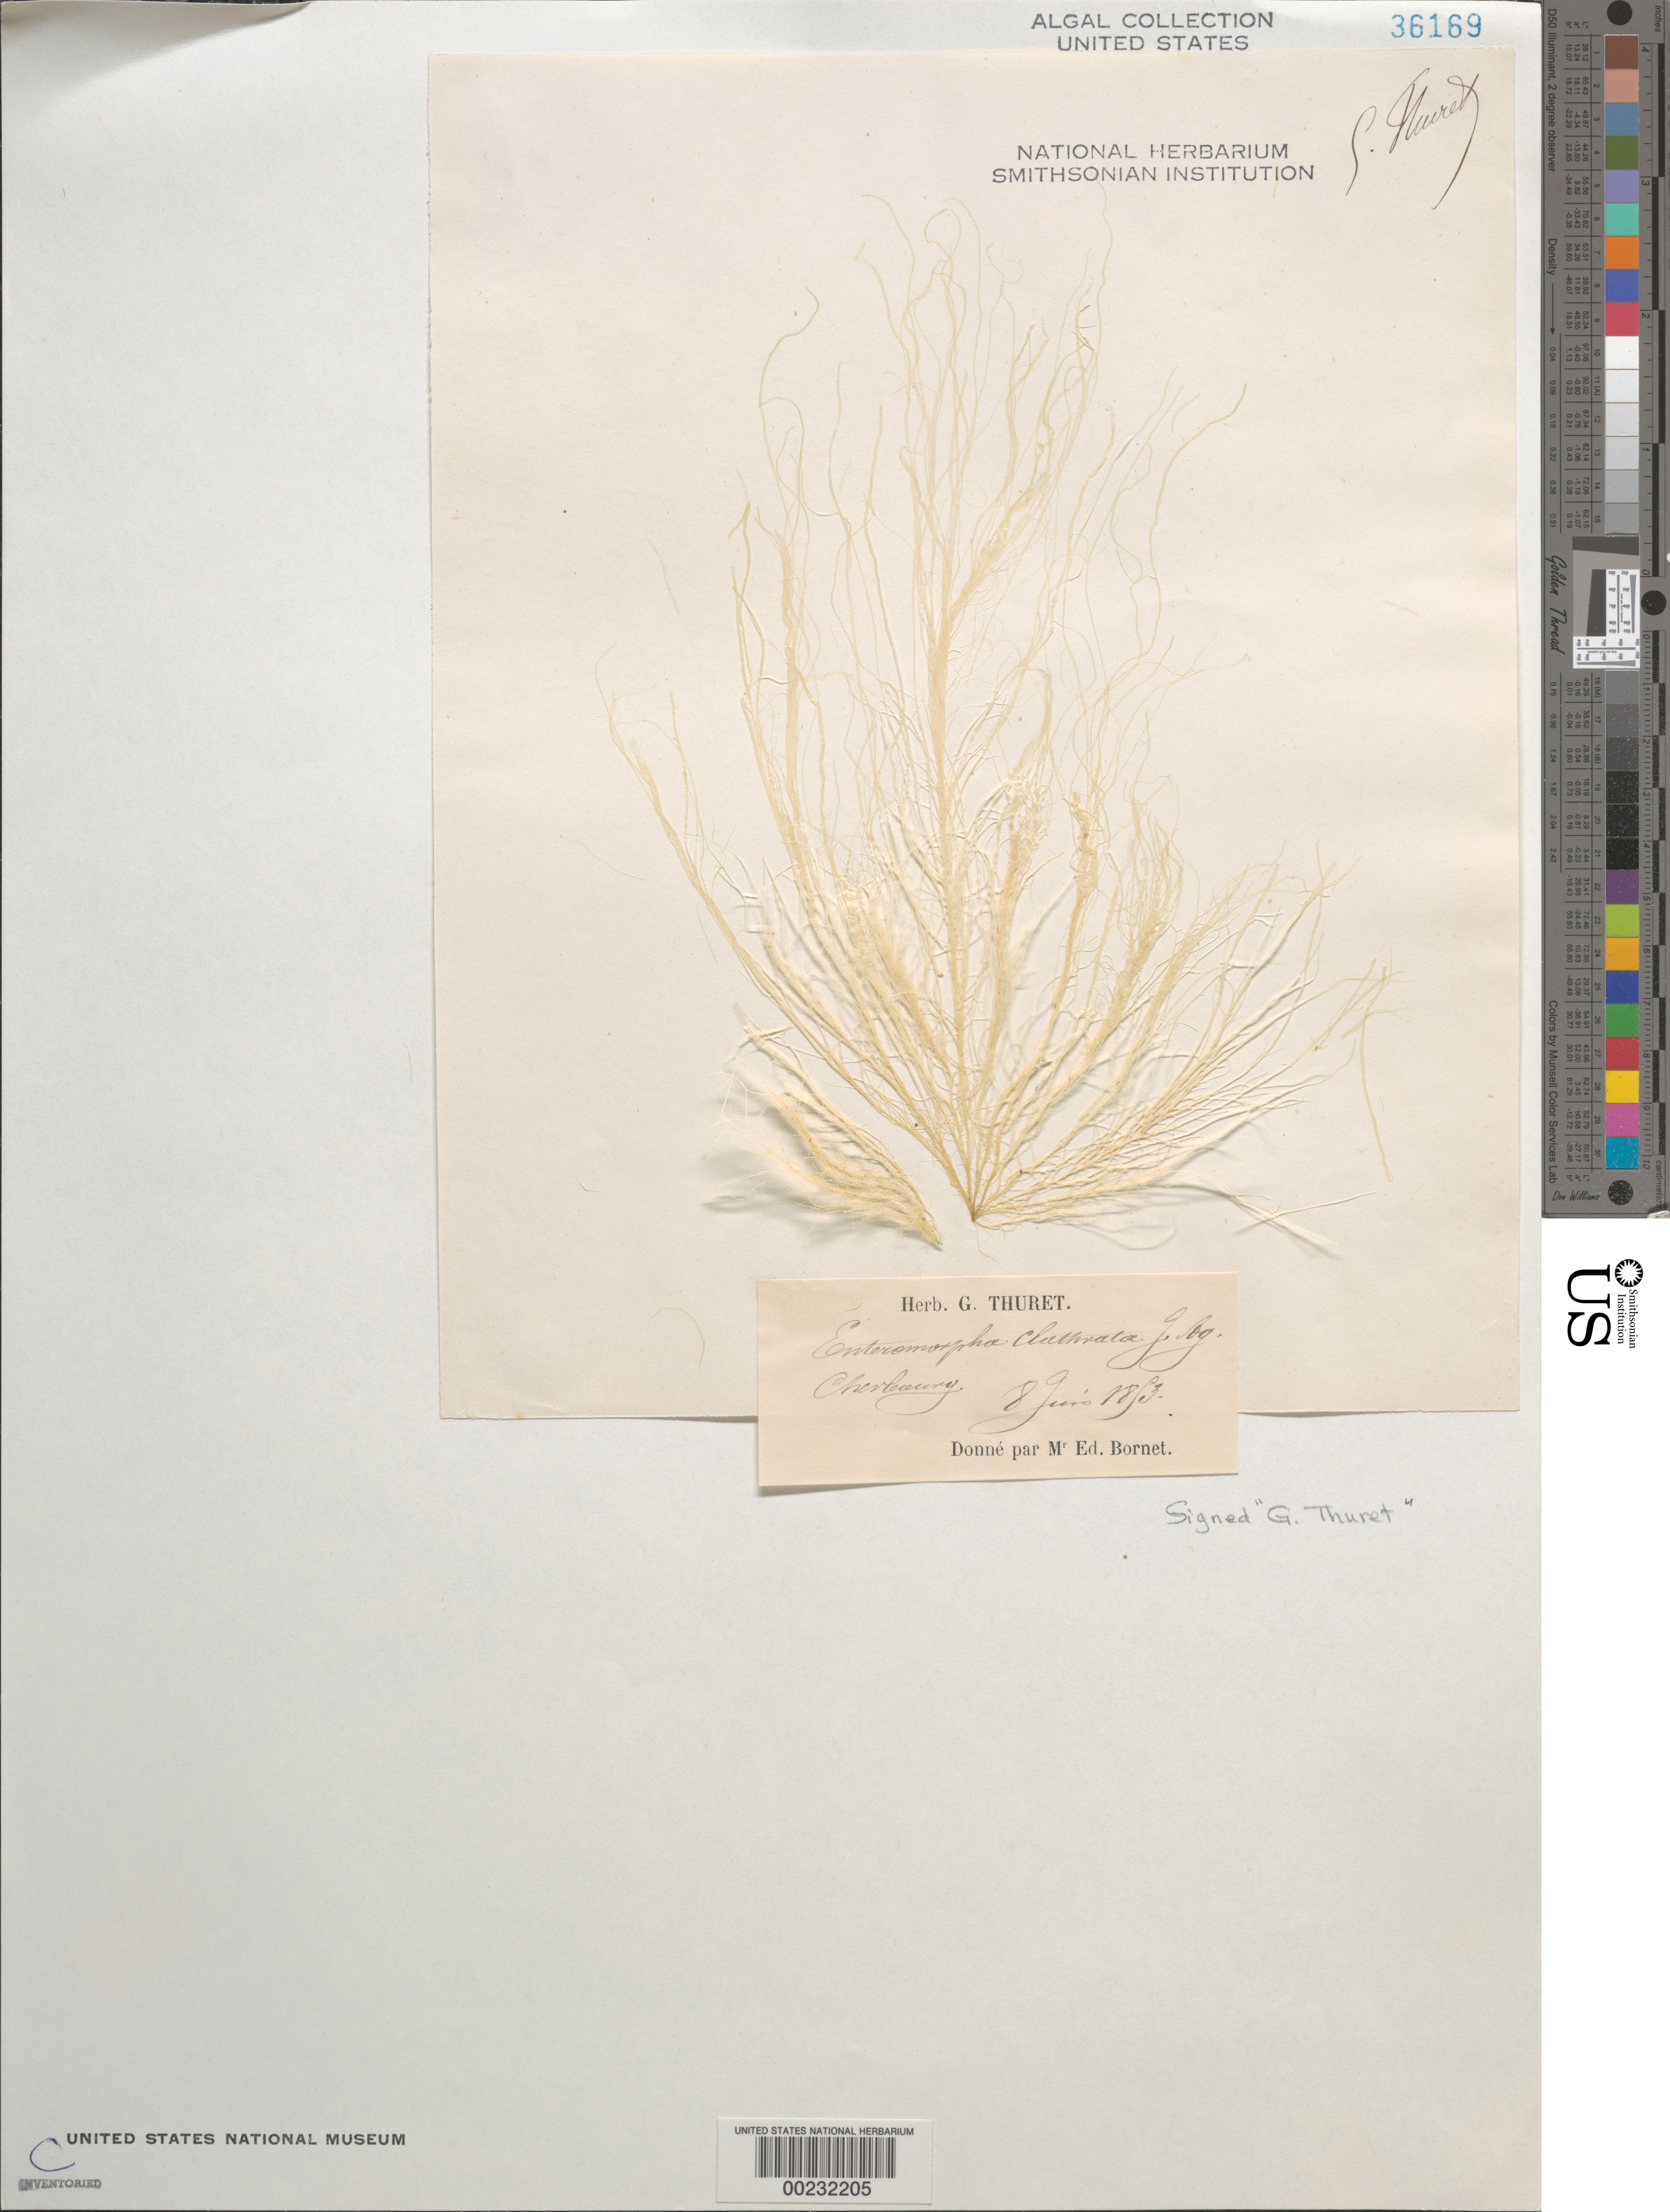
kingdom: Plantae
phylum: Chlorophyta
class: Ulvophyceae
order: Cladophorales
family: Cladophoraceae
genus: Cladophora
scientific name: Cladophora vagabunda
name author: (L.) C. Hoek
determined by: Algae name updating Project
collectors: G. A. Thuret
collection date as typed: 08 Jun 1853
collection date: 1853-06-08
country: France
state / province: Normandie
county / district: Manche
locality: Cherbourg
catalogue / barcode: US 36169